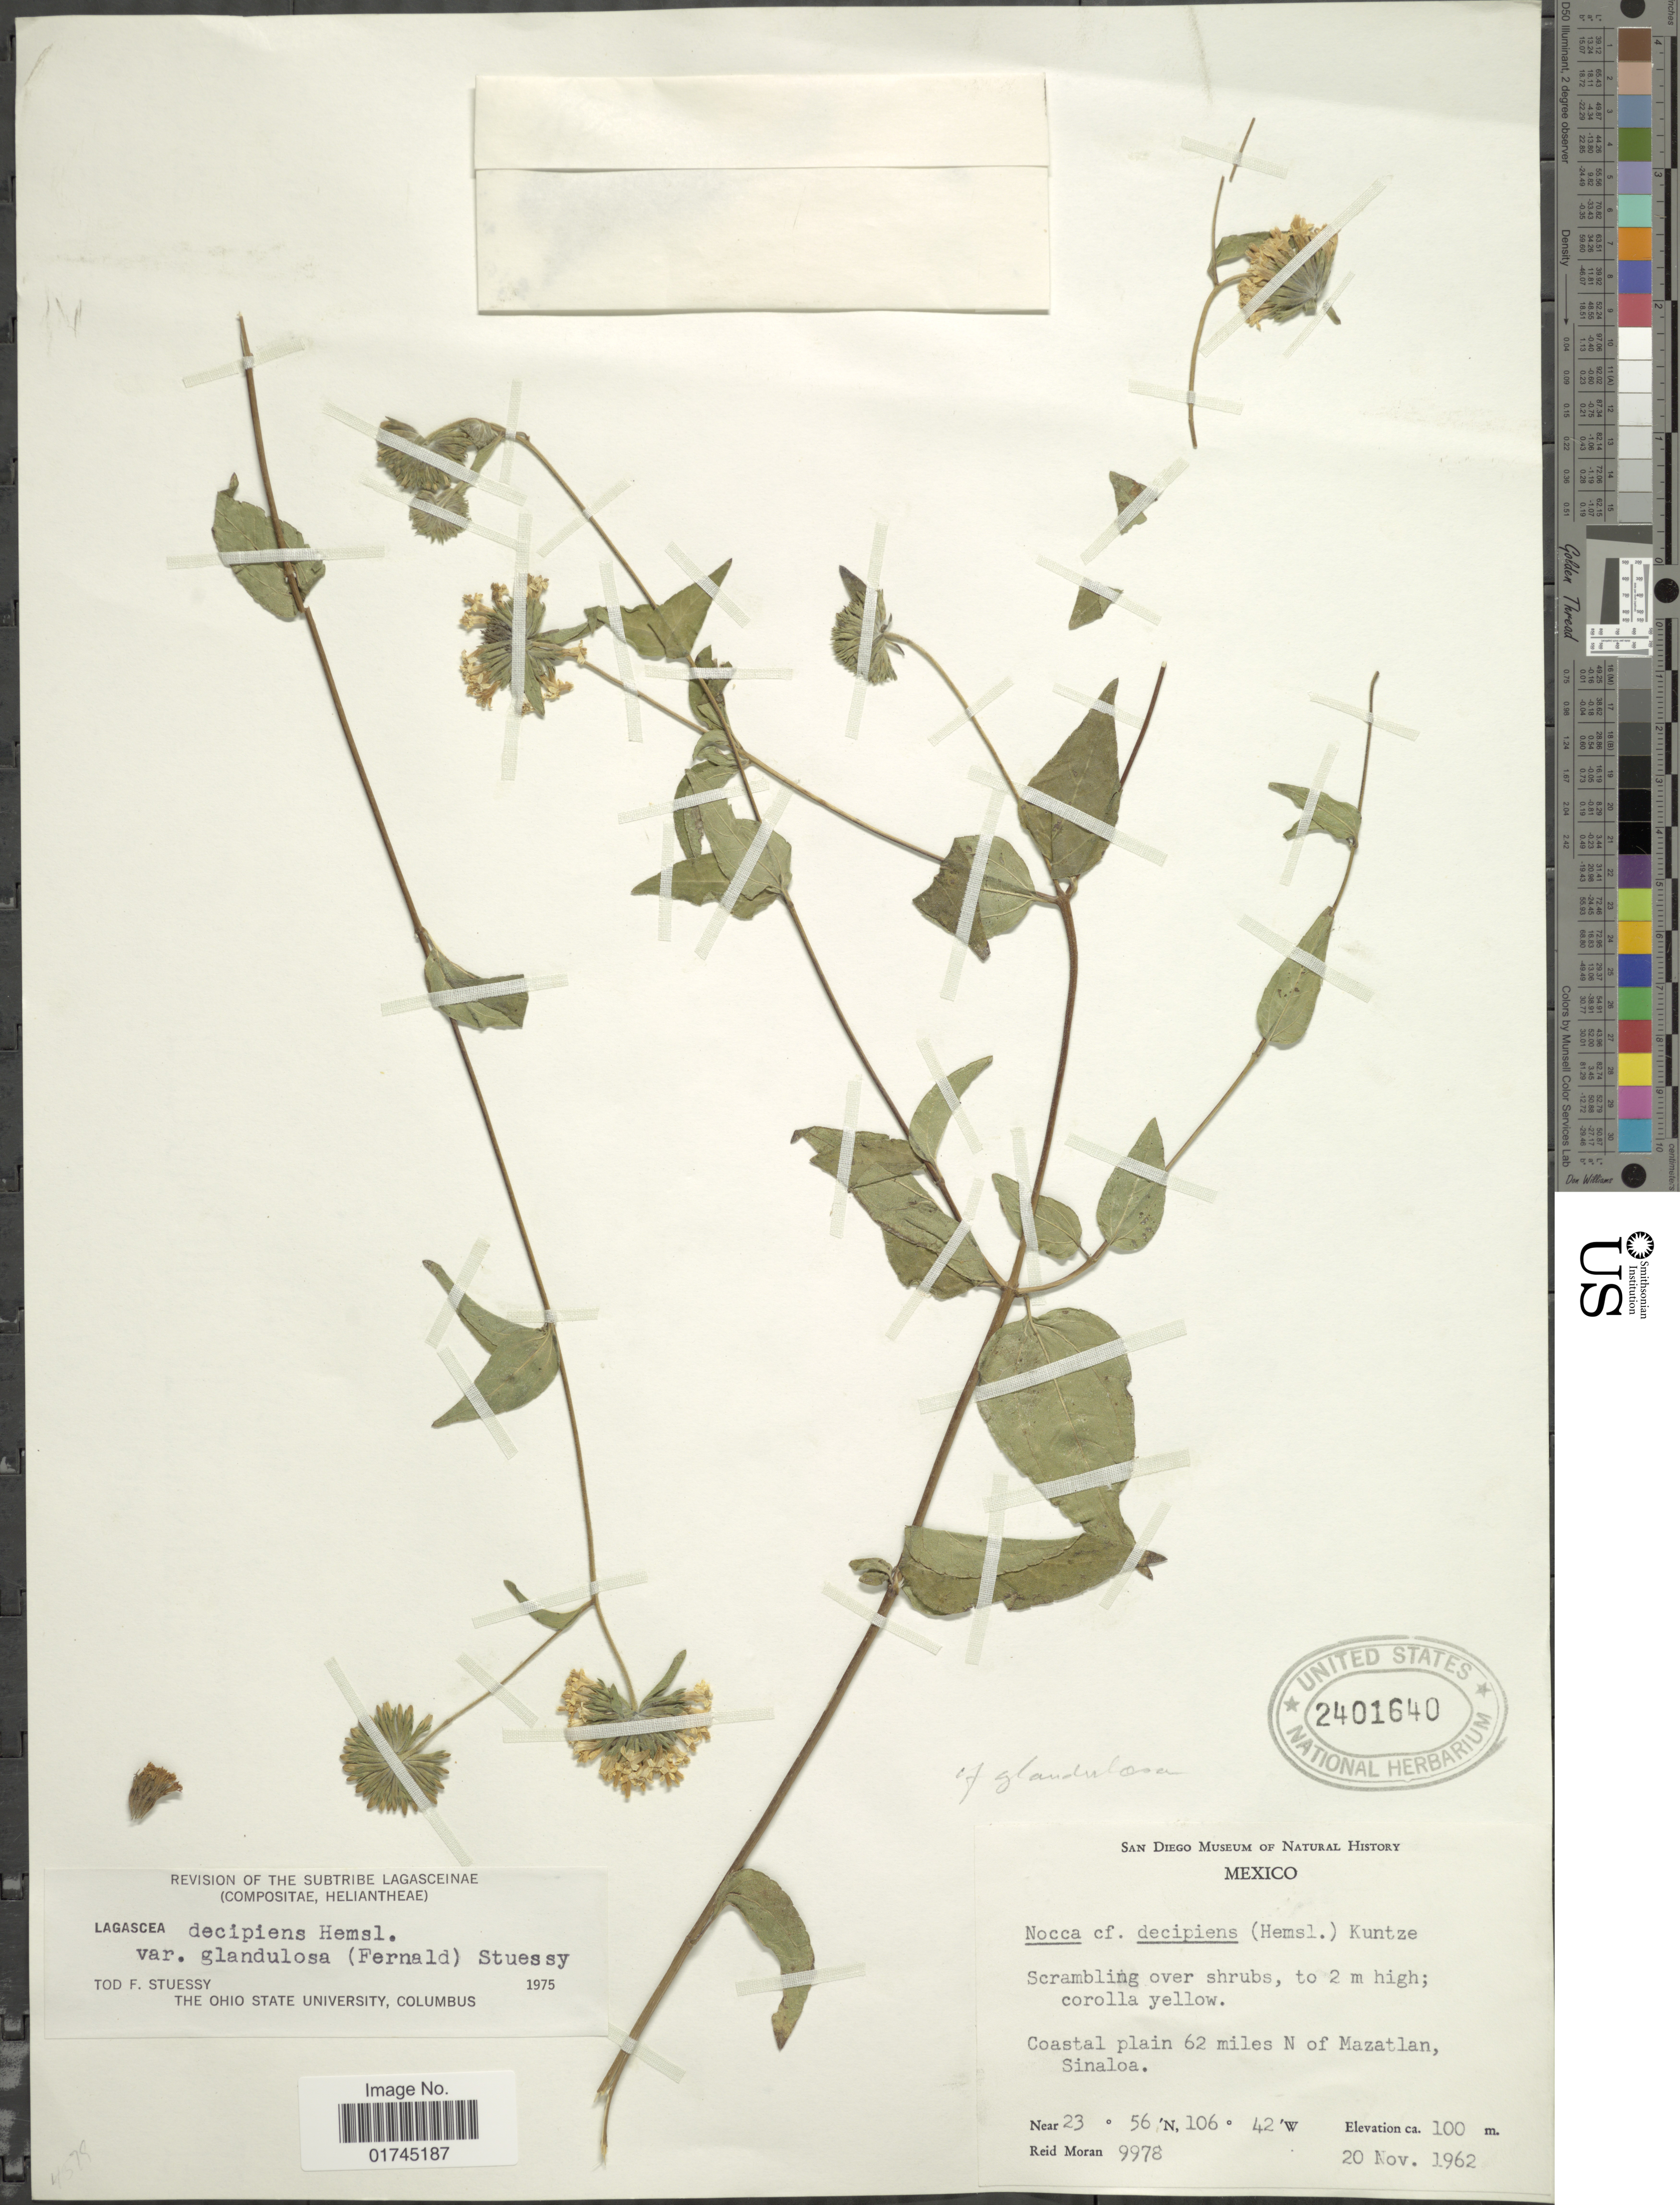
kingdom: Plantae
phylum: Tracheophyta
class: Magnoliopsida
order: Asterales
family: Asteraceae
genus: Lagascea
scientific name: Lagascea decipiens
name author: Hemsl.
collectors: R. V. Moran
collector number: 9978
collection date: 1962-11-20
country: Mexico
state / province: Sinaloa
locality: Coastal plain 62 miles N of Mazatlan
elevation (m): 100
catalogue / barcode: US 2401640